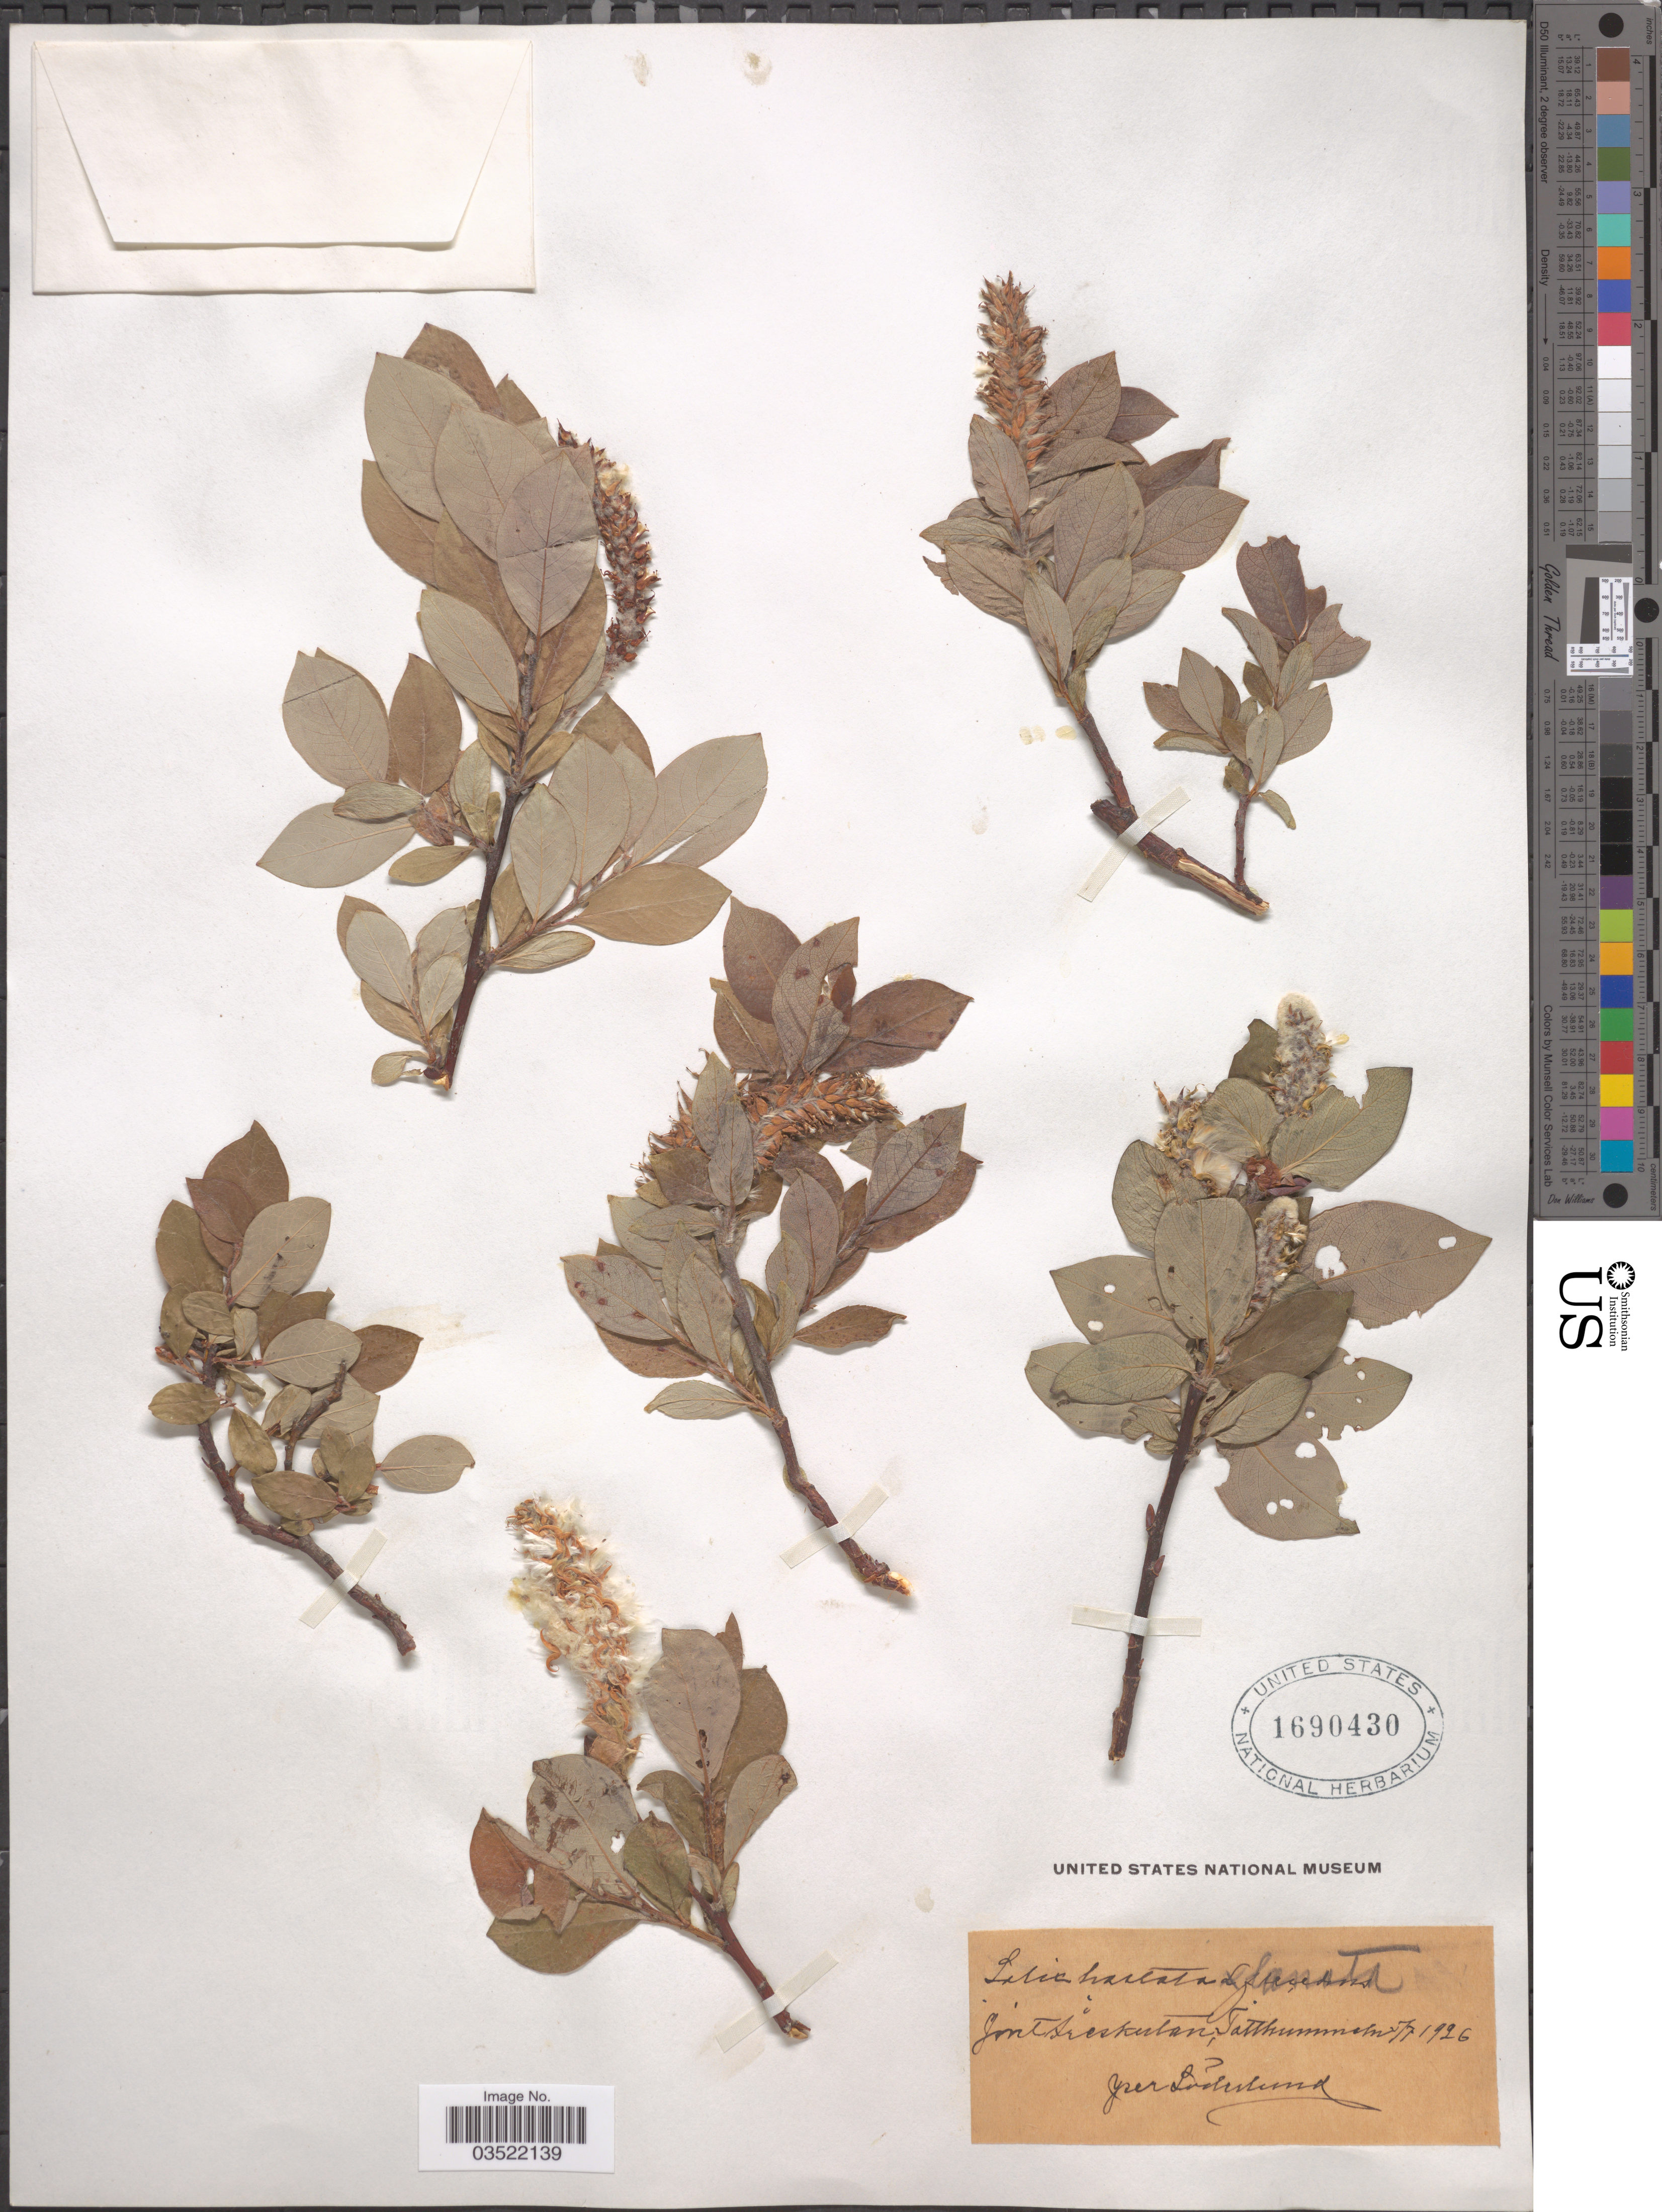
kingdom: Plantae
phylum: Tracheophyta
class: Magnoliopsida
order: Malpighiales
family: Salicaceae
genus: Salix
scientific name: Salix hastata x S. lanata L.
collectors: Y. Lodeslund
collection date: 1926-07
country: Sweden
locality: Jmt. Åreskutan, Totthummeln.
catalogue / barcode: US 1690430